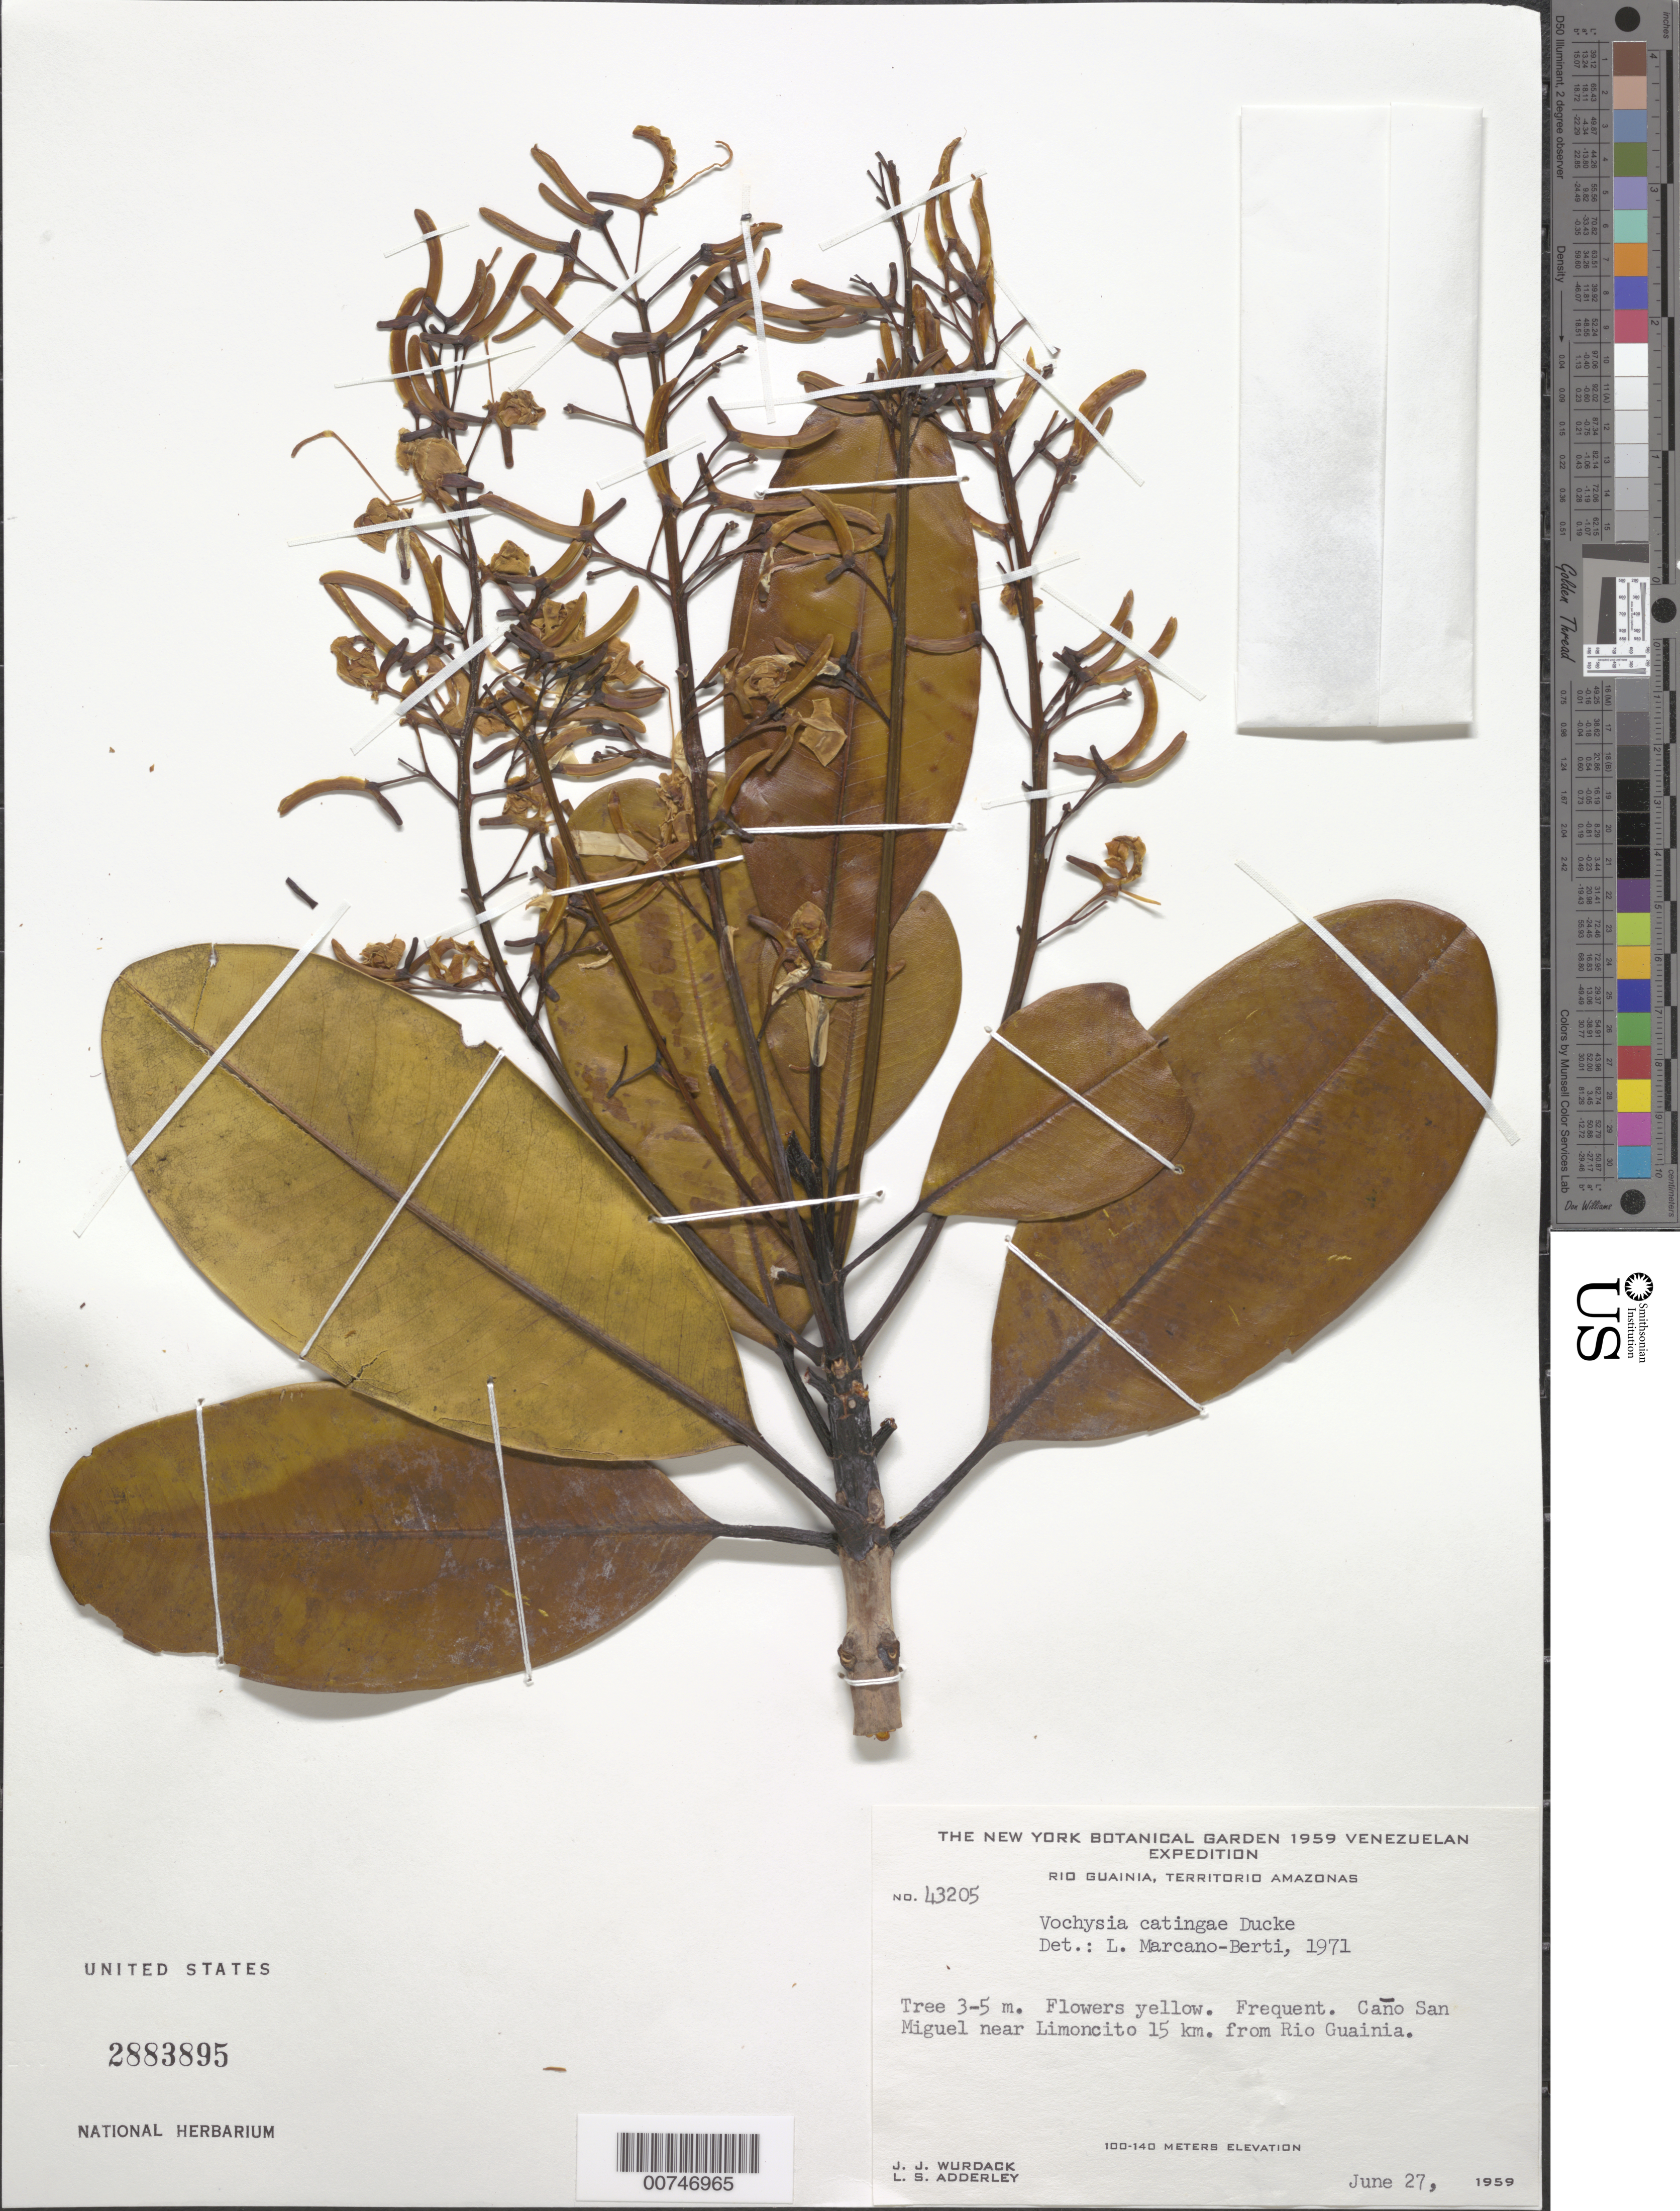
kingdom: Plantae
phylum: Tracheophyta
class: Magnoliopsida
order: Myrtales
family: Vochysiaceae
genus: Vochysia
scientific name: Vochysia catingae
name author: Ducke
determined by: Marcano-Berti, L.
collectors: J. J. Wurdack & L. S. Adderley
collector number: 43205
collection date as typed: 27-Jun-59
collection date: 1959-06-27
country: Venezuela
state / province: Amazonas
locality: Caño San Miguel, just above Limoncito (15 km from Río Guainia)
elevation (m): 100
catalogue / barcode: US 2883895